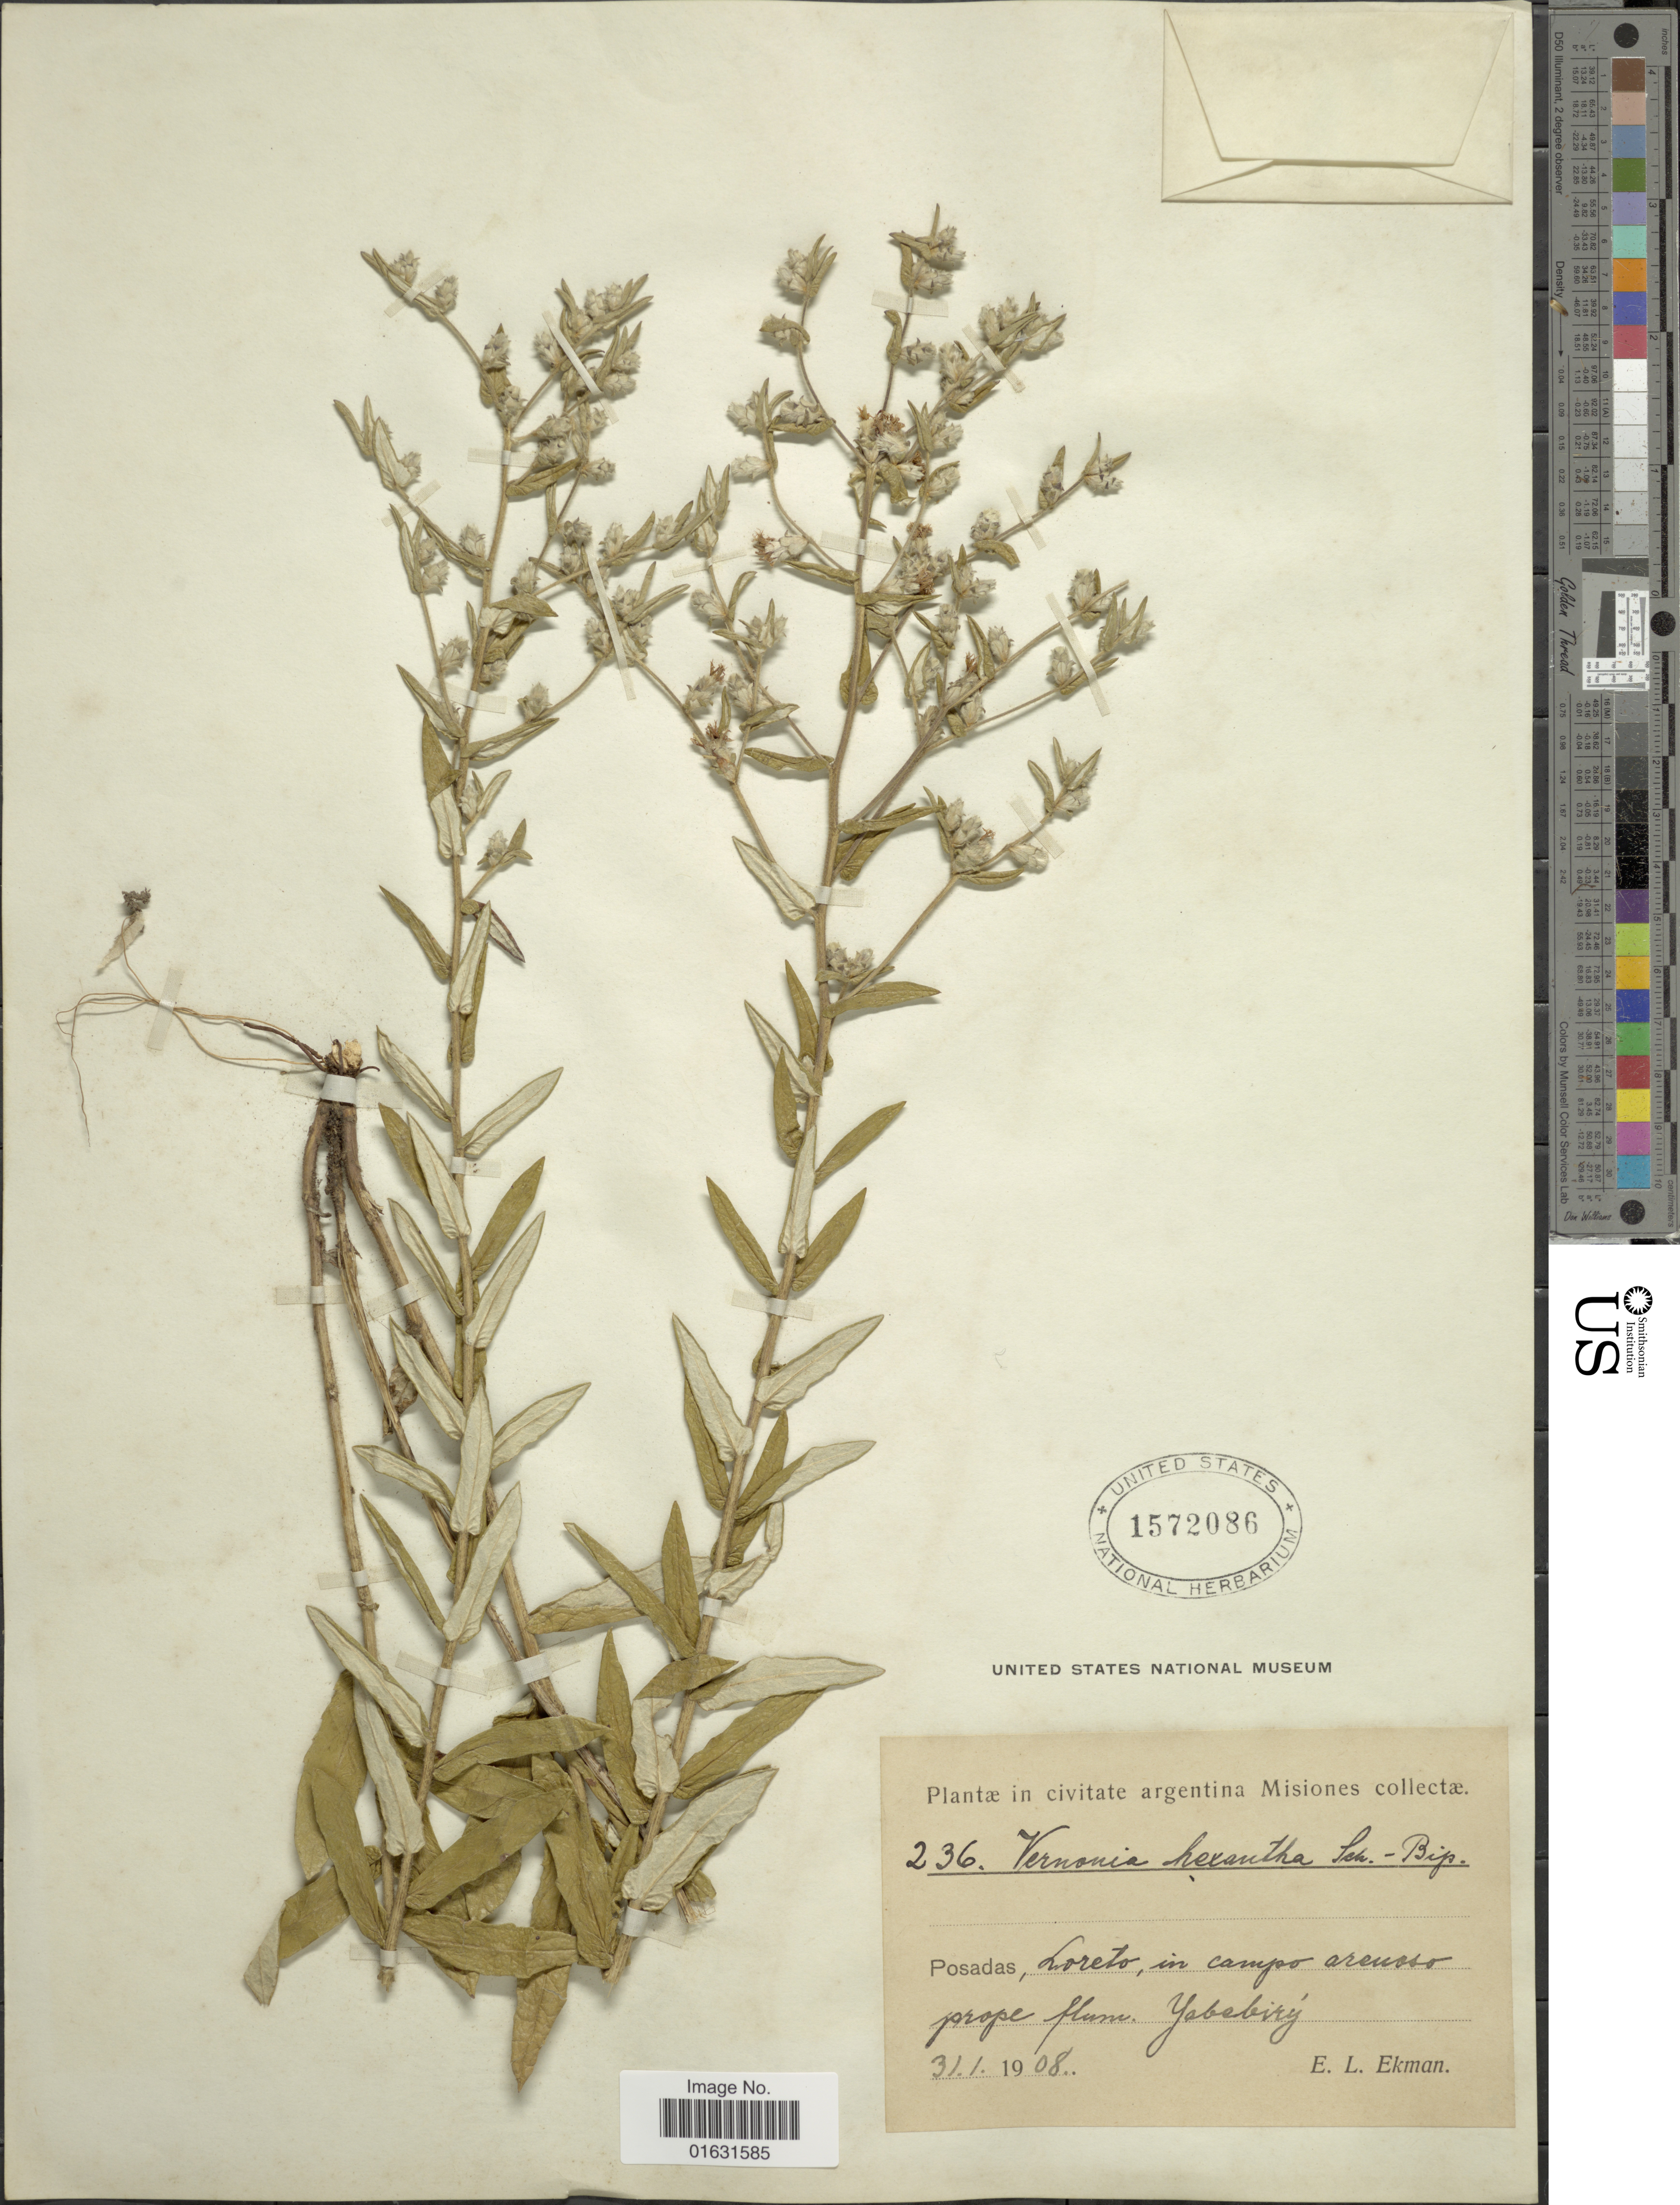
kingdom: Plantae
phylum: Tracheophyta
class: Magnoliopsida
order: Asterales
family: Asteraceae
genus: Stenocephalum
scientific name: Stenocephalum megapotamicum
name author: (Spreng.) Sch. Bip.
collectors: E. L. Ekman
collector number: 236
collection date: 1908-01-31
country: Argentina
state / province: Misiones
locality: Posadas, Loreto , in campo areuoso, prope flum, Yabebiry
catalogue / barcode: US 1572086